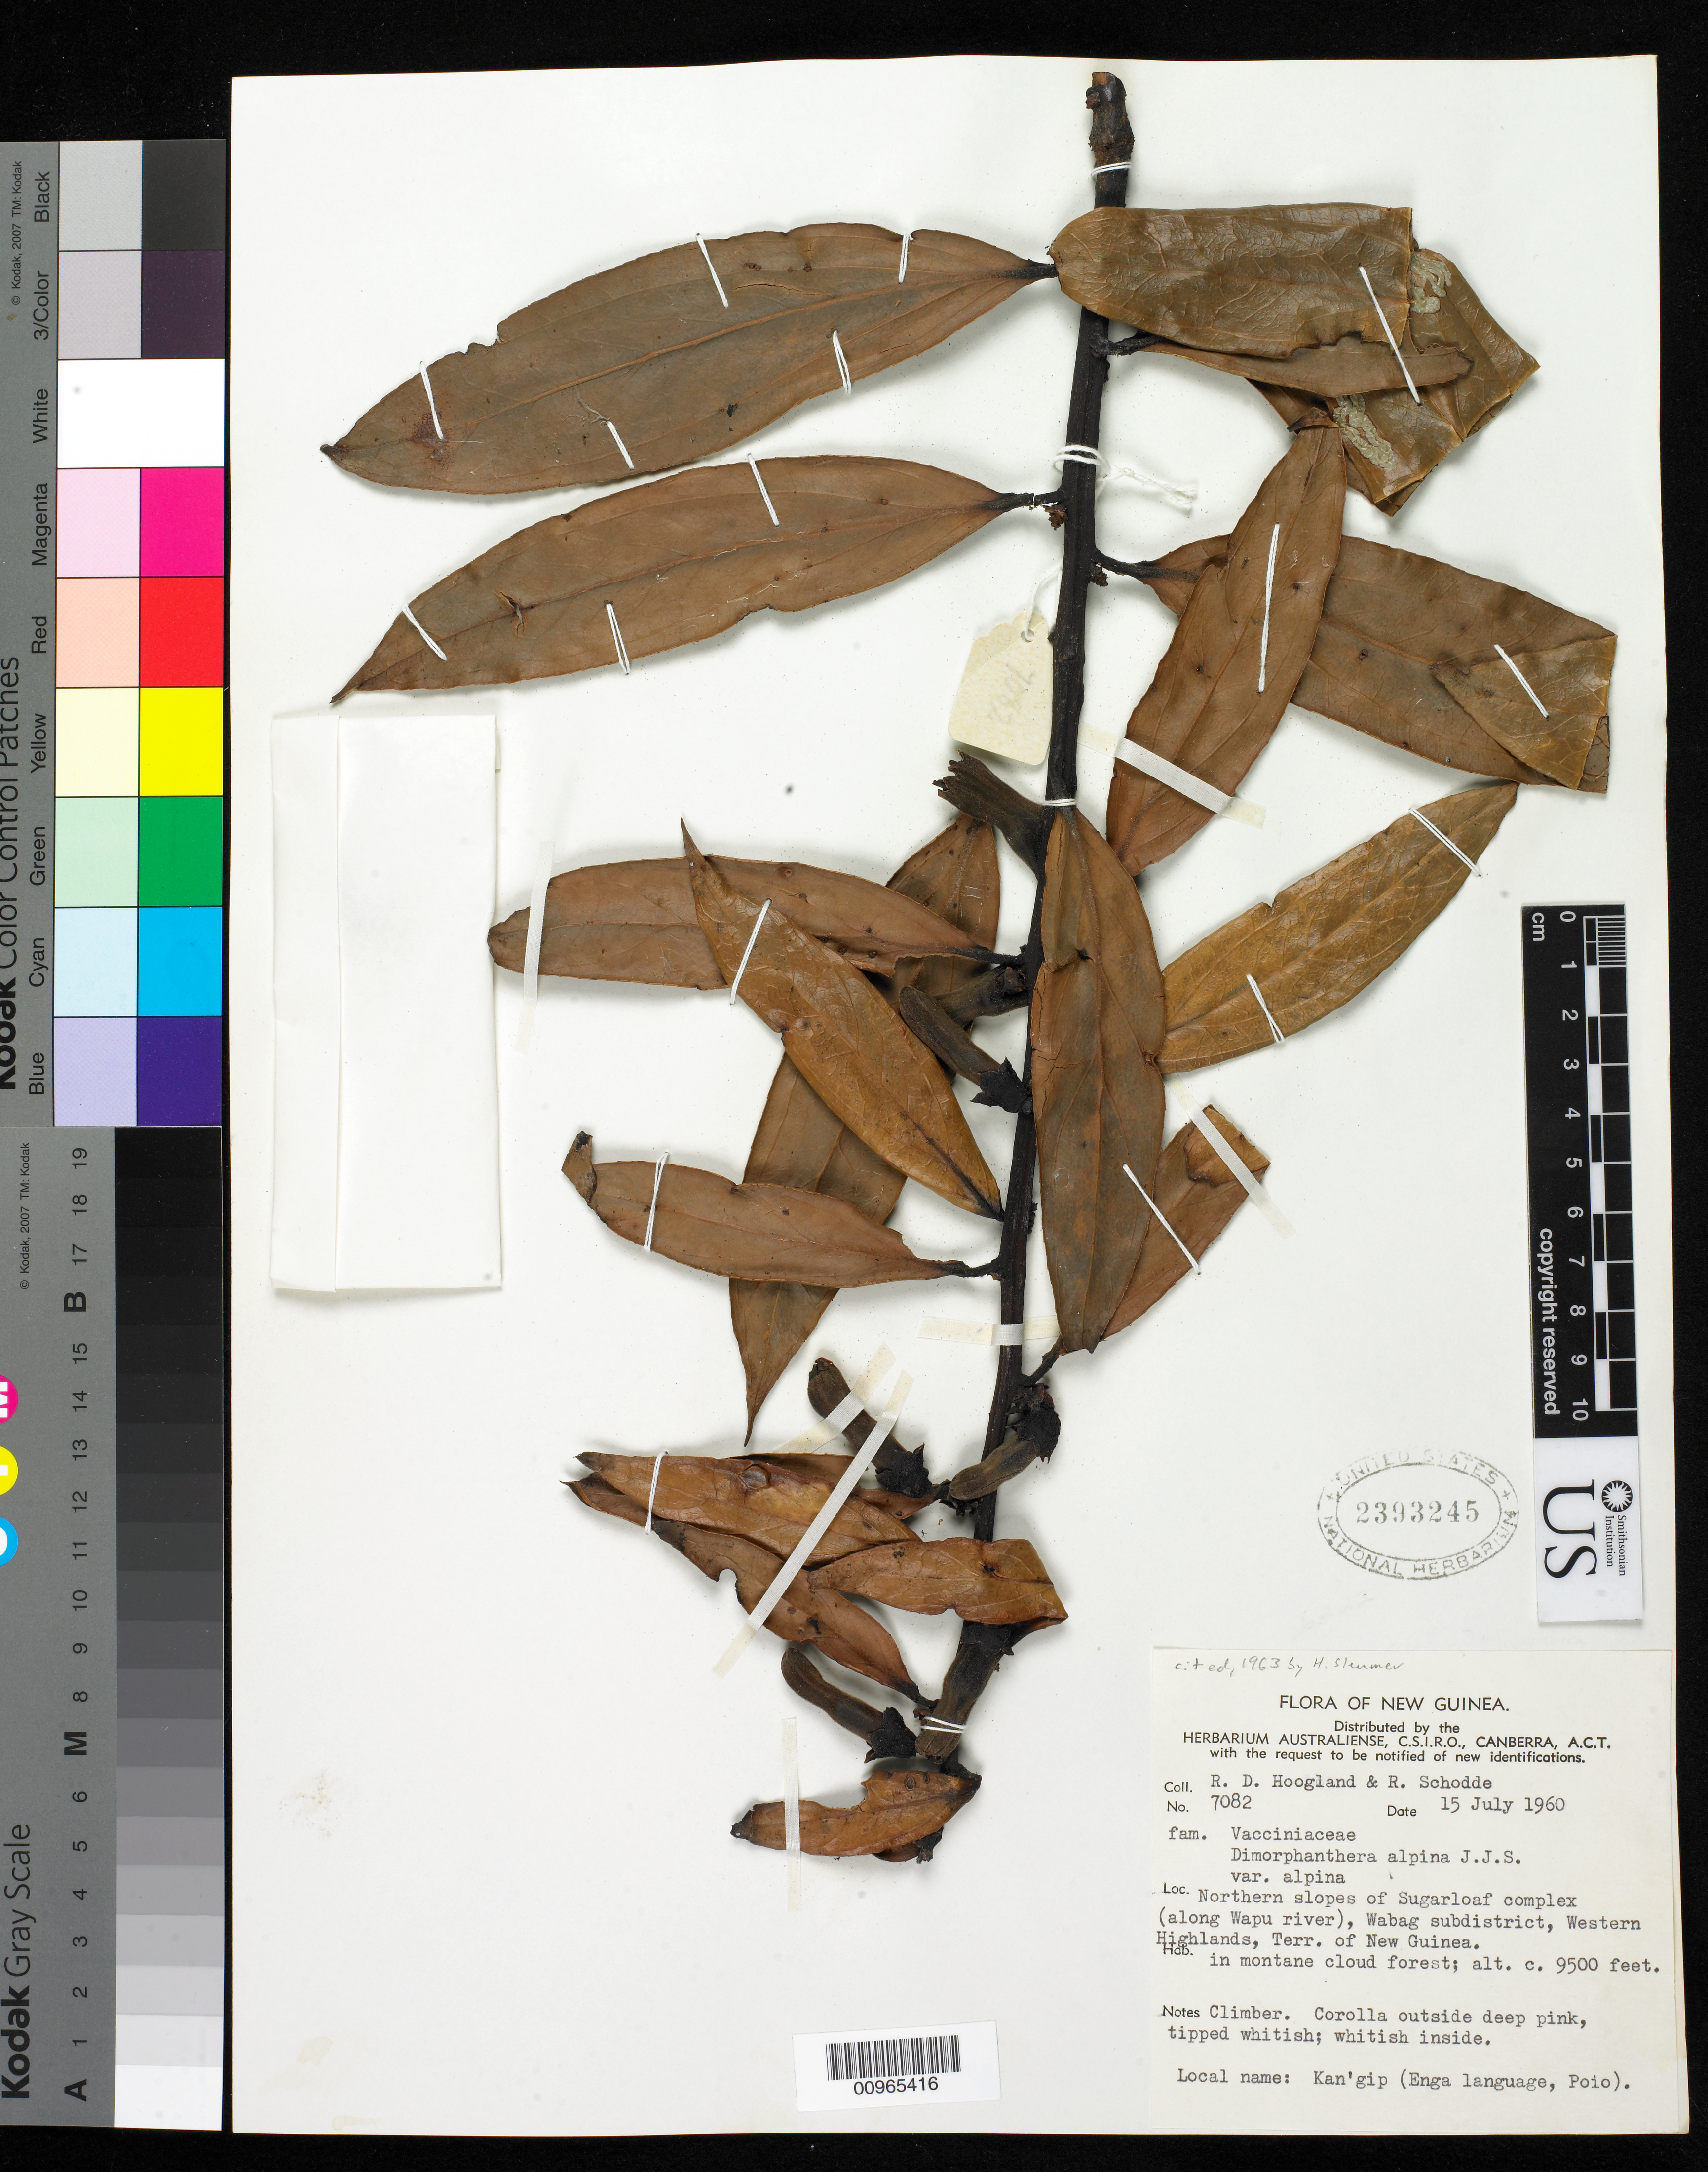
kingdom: Plantae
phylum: Tracheophyta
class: Magnoliopsida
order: Ericales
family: Ericaceae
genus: Dimorphanthera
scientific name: Dimorphanthera alpina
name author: J.J. Sm.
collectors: R. D. Hoogland & R. Schodde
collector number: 7082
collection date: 1960-07-15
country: Papua New Guinea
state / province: Enga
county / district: Wabag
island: New Guinea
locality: Northern slopes of Sugarloaf complex (along Wapu River)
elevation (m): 2896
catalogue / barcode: US 2393245